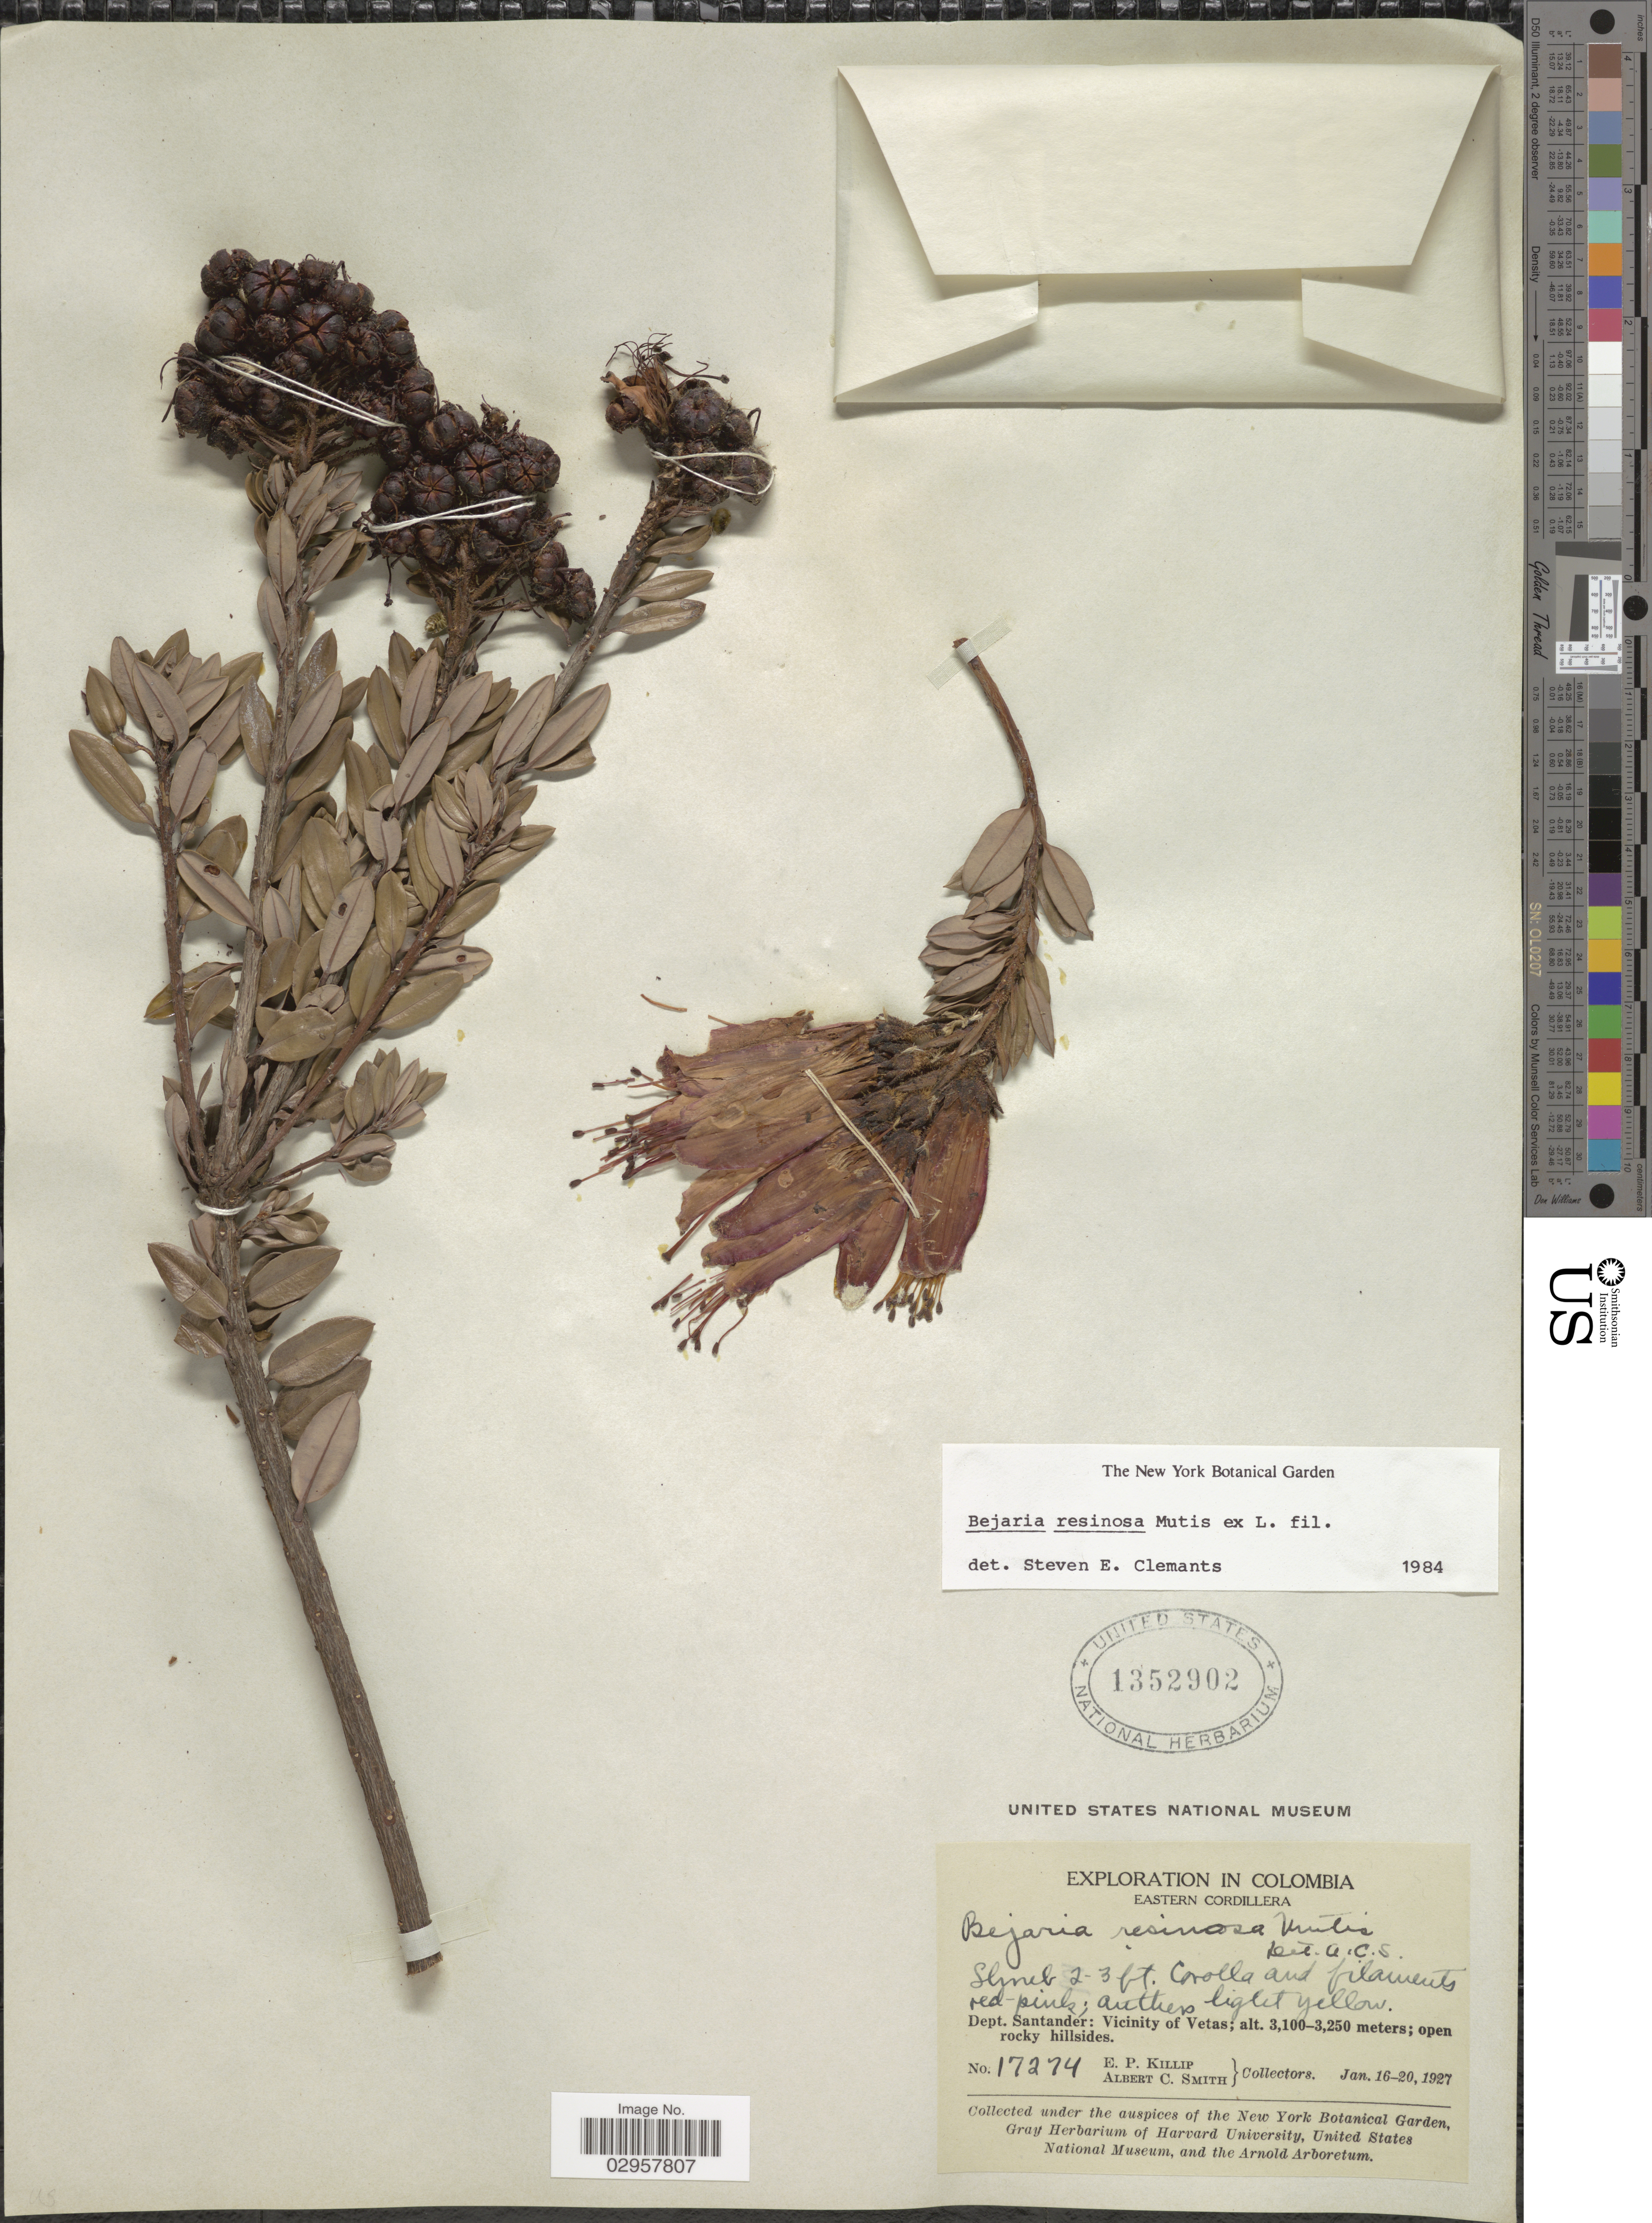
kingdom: Plantae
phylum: Tracheophyta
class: Magnoliopsida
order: Ericales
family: Ericaceae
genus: Befaria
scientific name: Befaria resinosa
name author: Mutis ex L. f.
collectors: E. P. Killip & A. C. Smith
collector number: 17274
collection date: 1927-01-16/1927-01-20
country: Colombia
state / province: Santander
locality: Eastern Cordillera. Dept. Santander: Vicinity of Vetas.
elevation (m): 3100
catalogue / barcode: US 1352902